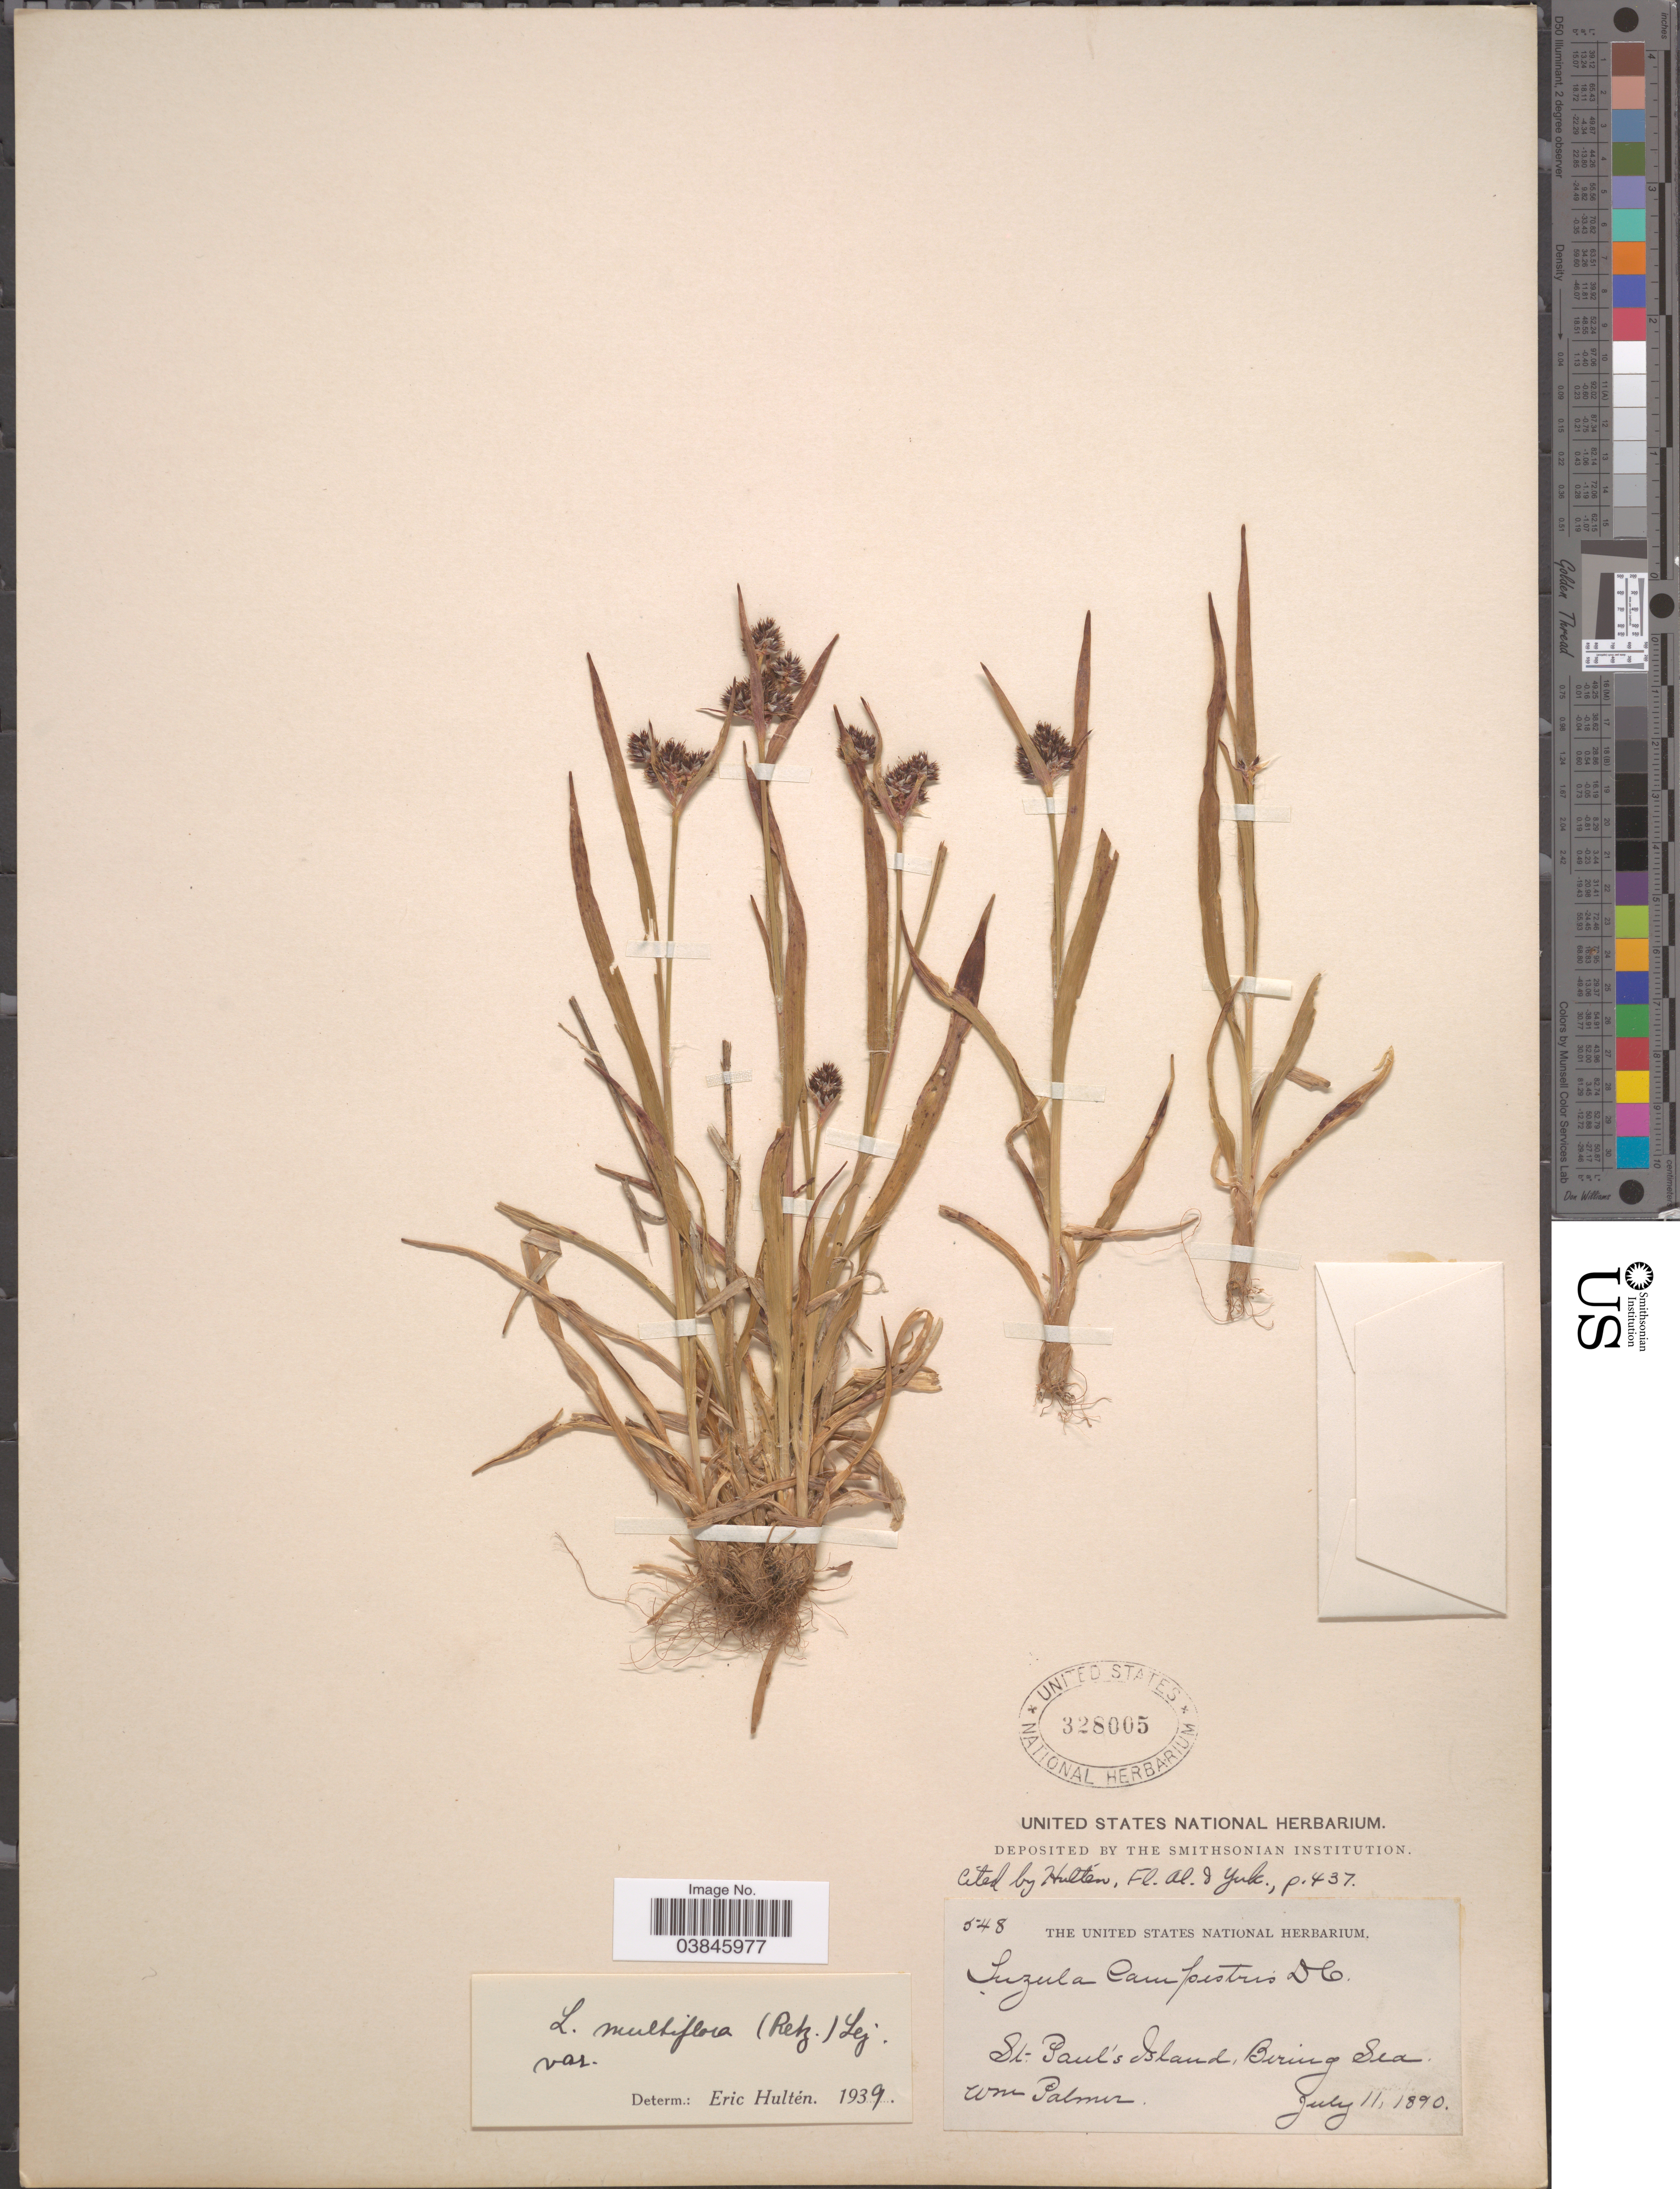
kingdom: Plantae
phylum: Tracheophyta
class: Liliopsida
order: Poales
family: Juncaceae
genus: Luzula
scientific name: Luzula multiflora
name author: (Ehrh.) Lej.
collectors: W. Palmer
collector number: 548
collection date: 1890-07-11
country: United States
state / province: Alaska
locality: St. Paul's Islands, Bering Sea.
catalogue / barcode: US 328005